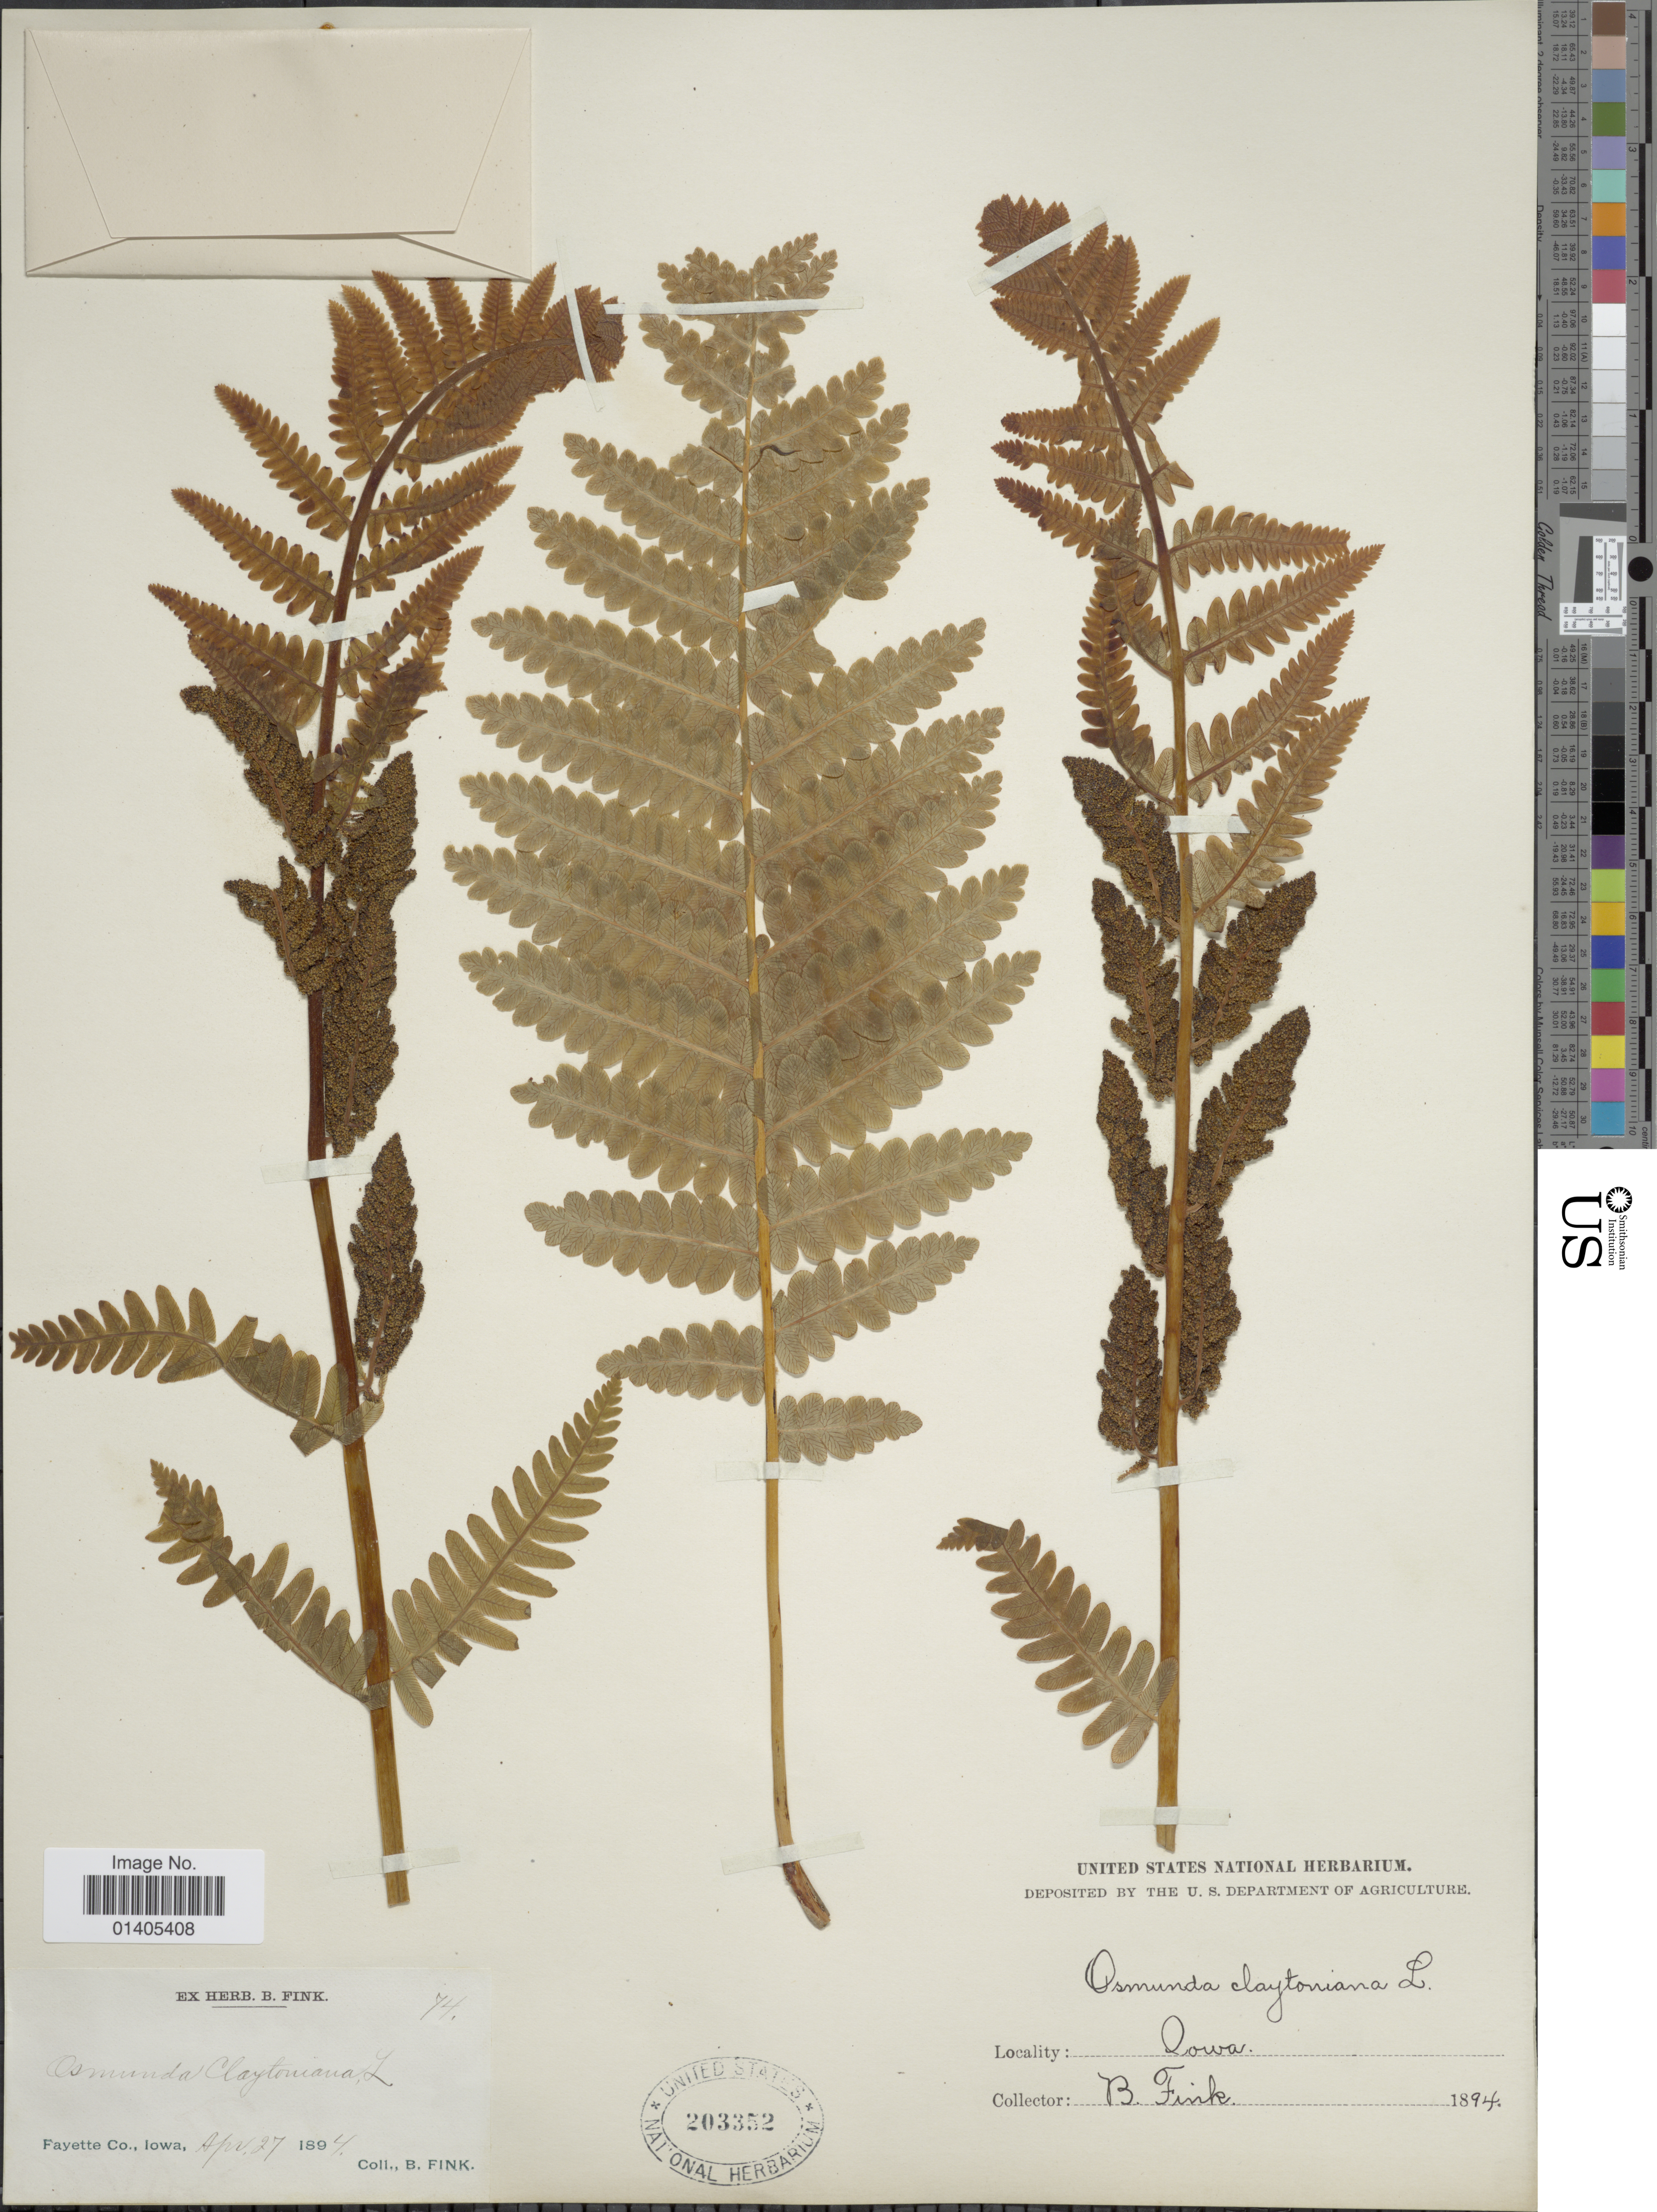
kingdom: Plantae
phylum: Tracheophyta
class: Polypodiopsida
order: Osmundales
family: Osmundaceae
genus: Osmunda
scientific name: Osmunda claytoniana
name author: (L.) Tagawa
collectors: B. Fink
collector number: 74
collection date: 1894-04-27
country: United States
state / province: Iowa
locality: Fayette Co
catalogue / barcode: US 203352